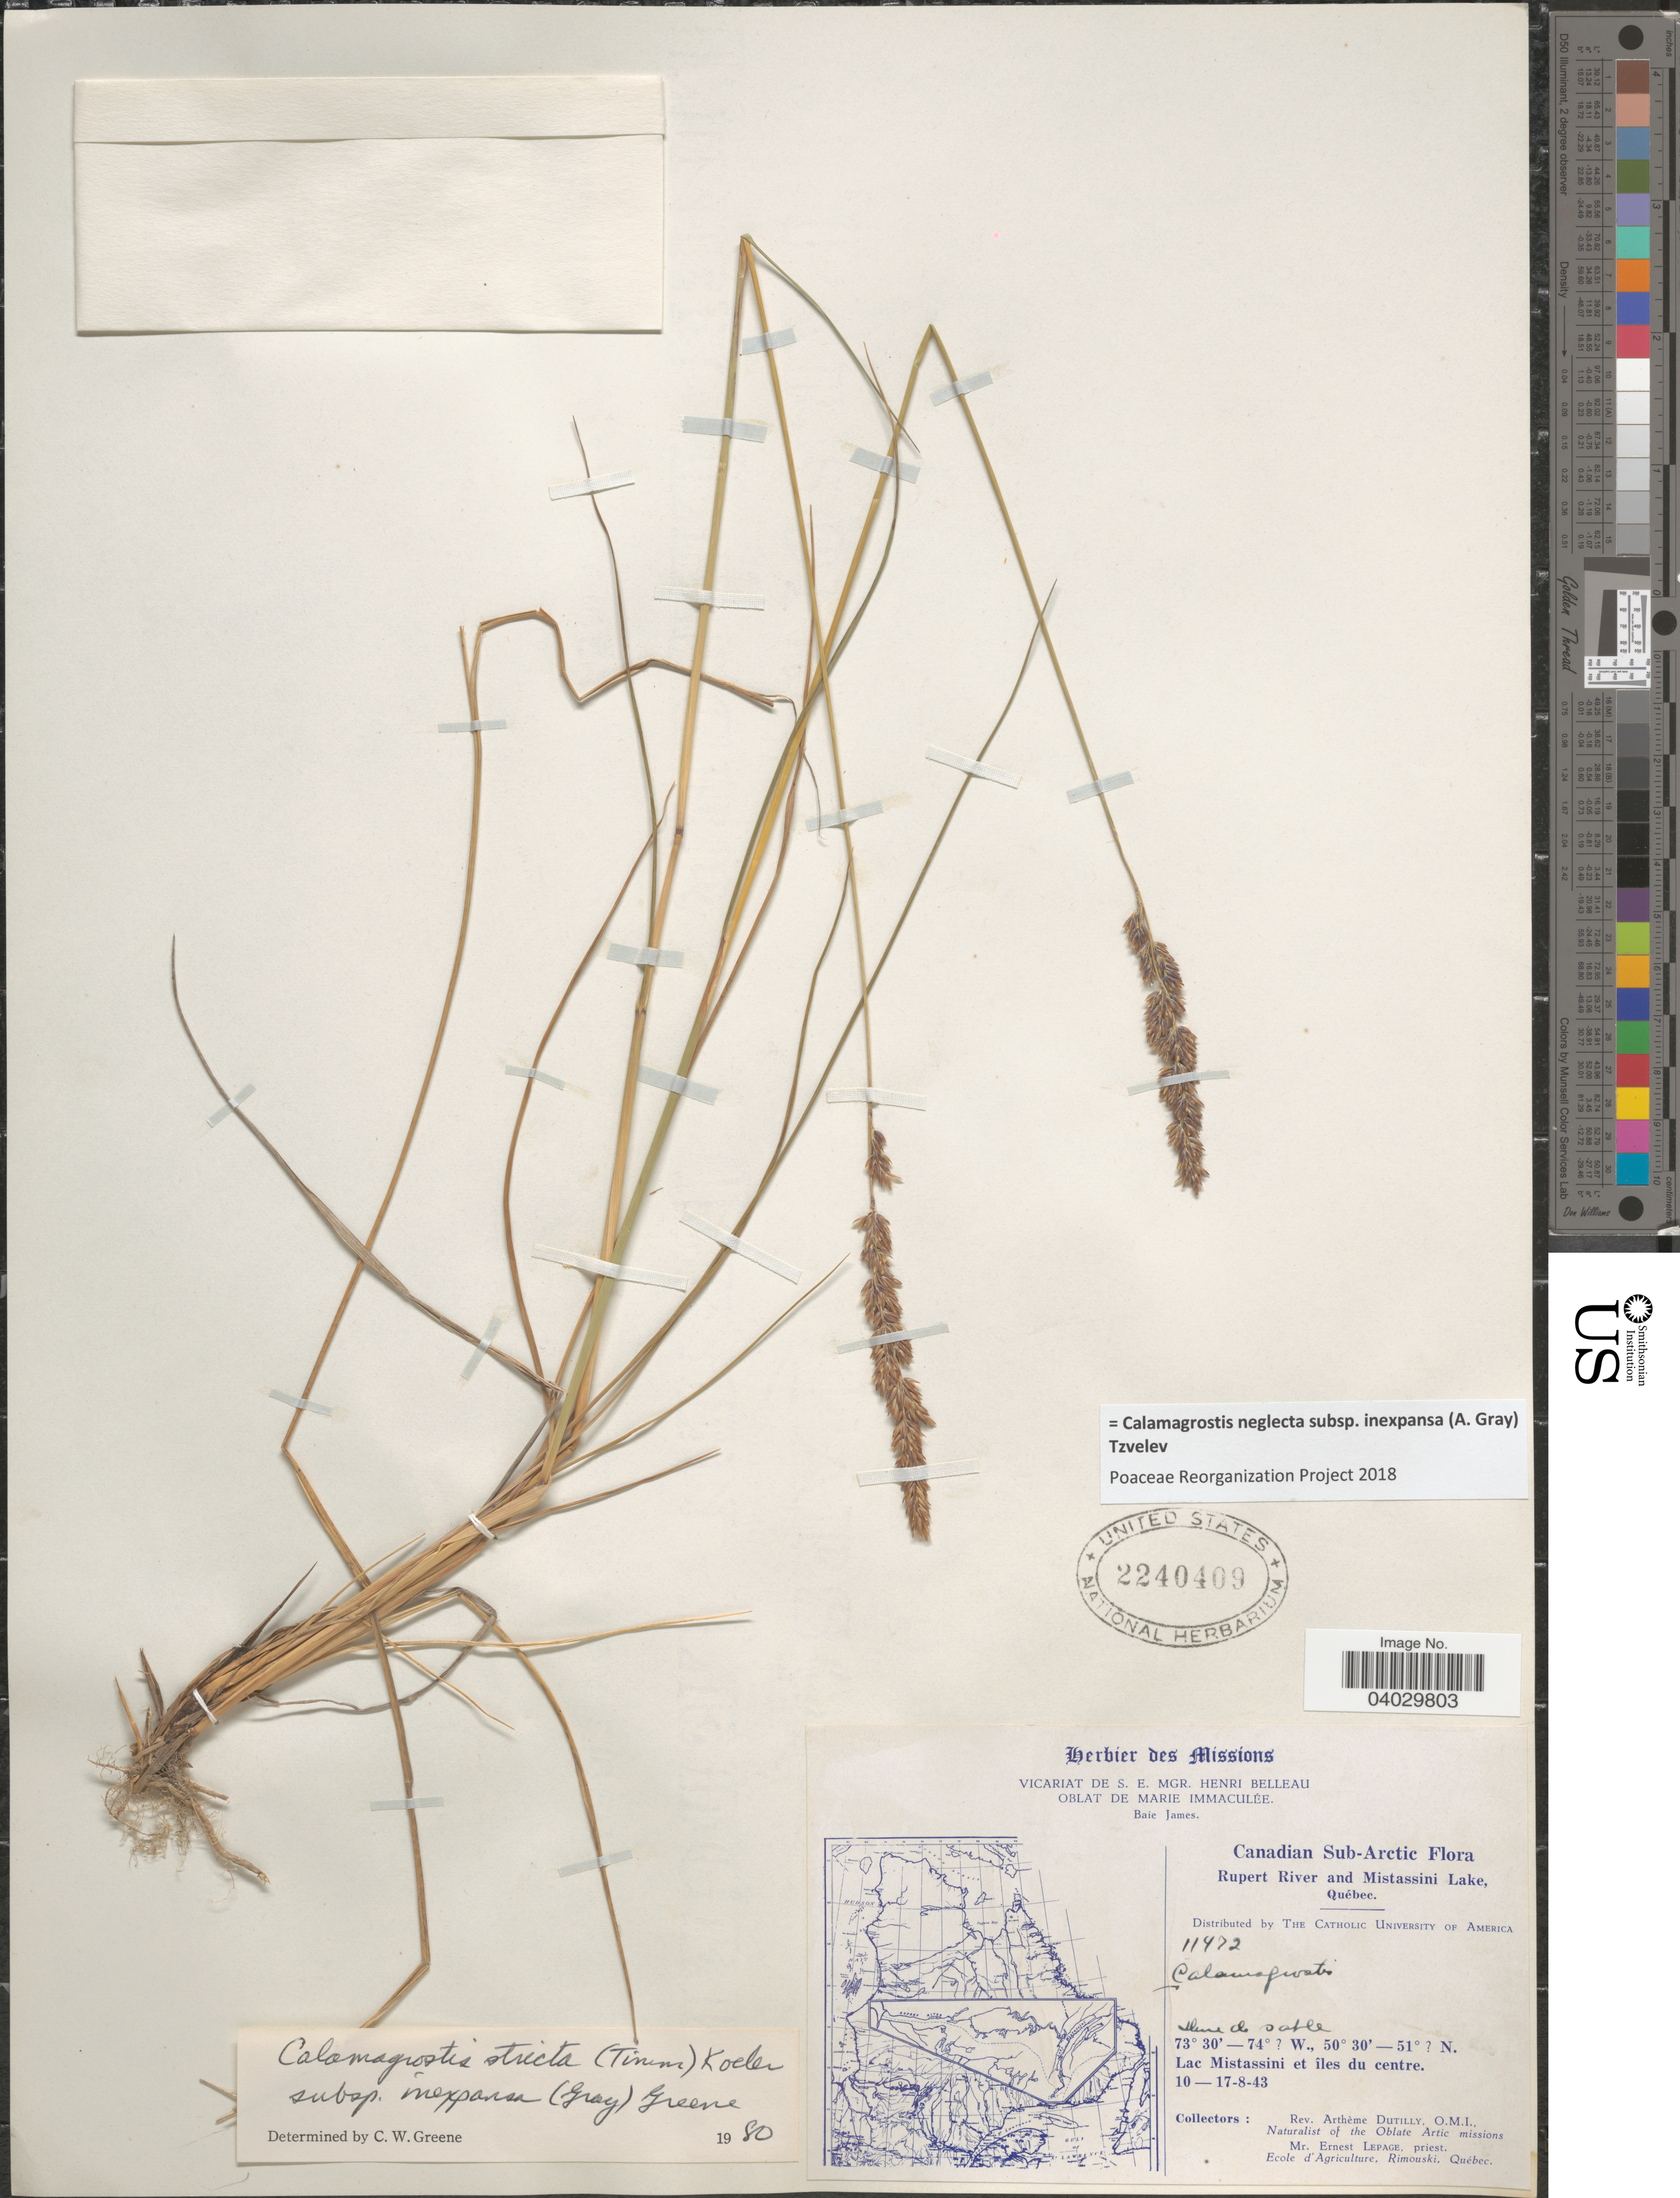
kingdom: Plantae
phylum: Tracheophyta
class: Liliopsida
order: Poales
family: Poaceae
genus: Calamagrostis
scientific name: Calamagrostis neglecta subsp. inexpansa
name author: (A. Gray) Tzvelev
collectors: A. Dutilly & E. Lepage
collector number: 11472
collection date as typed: Transcribed d/m/y: 10/8/43 to 17/8/43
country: Canada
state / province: Quebec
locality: Canadian Sub-Arctic. Rupert River and Mistassini Lake. Lac Mistassini et îles du centre.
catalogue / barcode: US 2240409